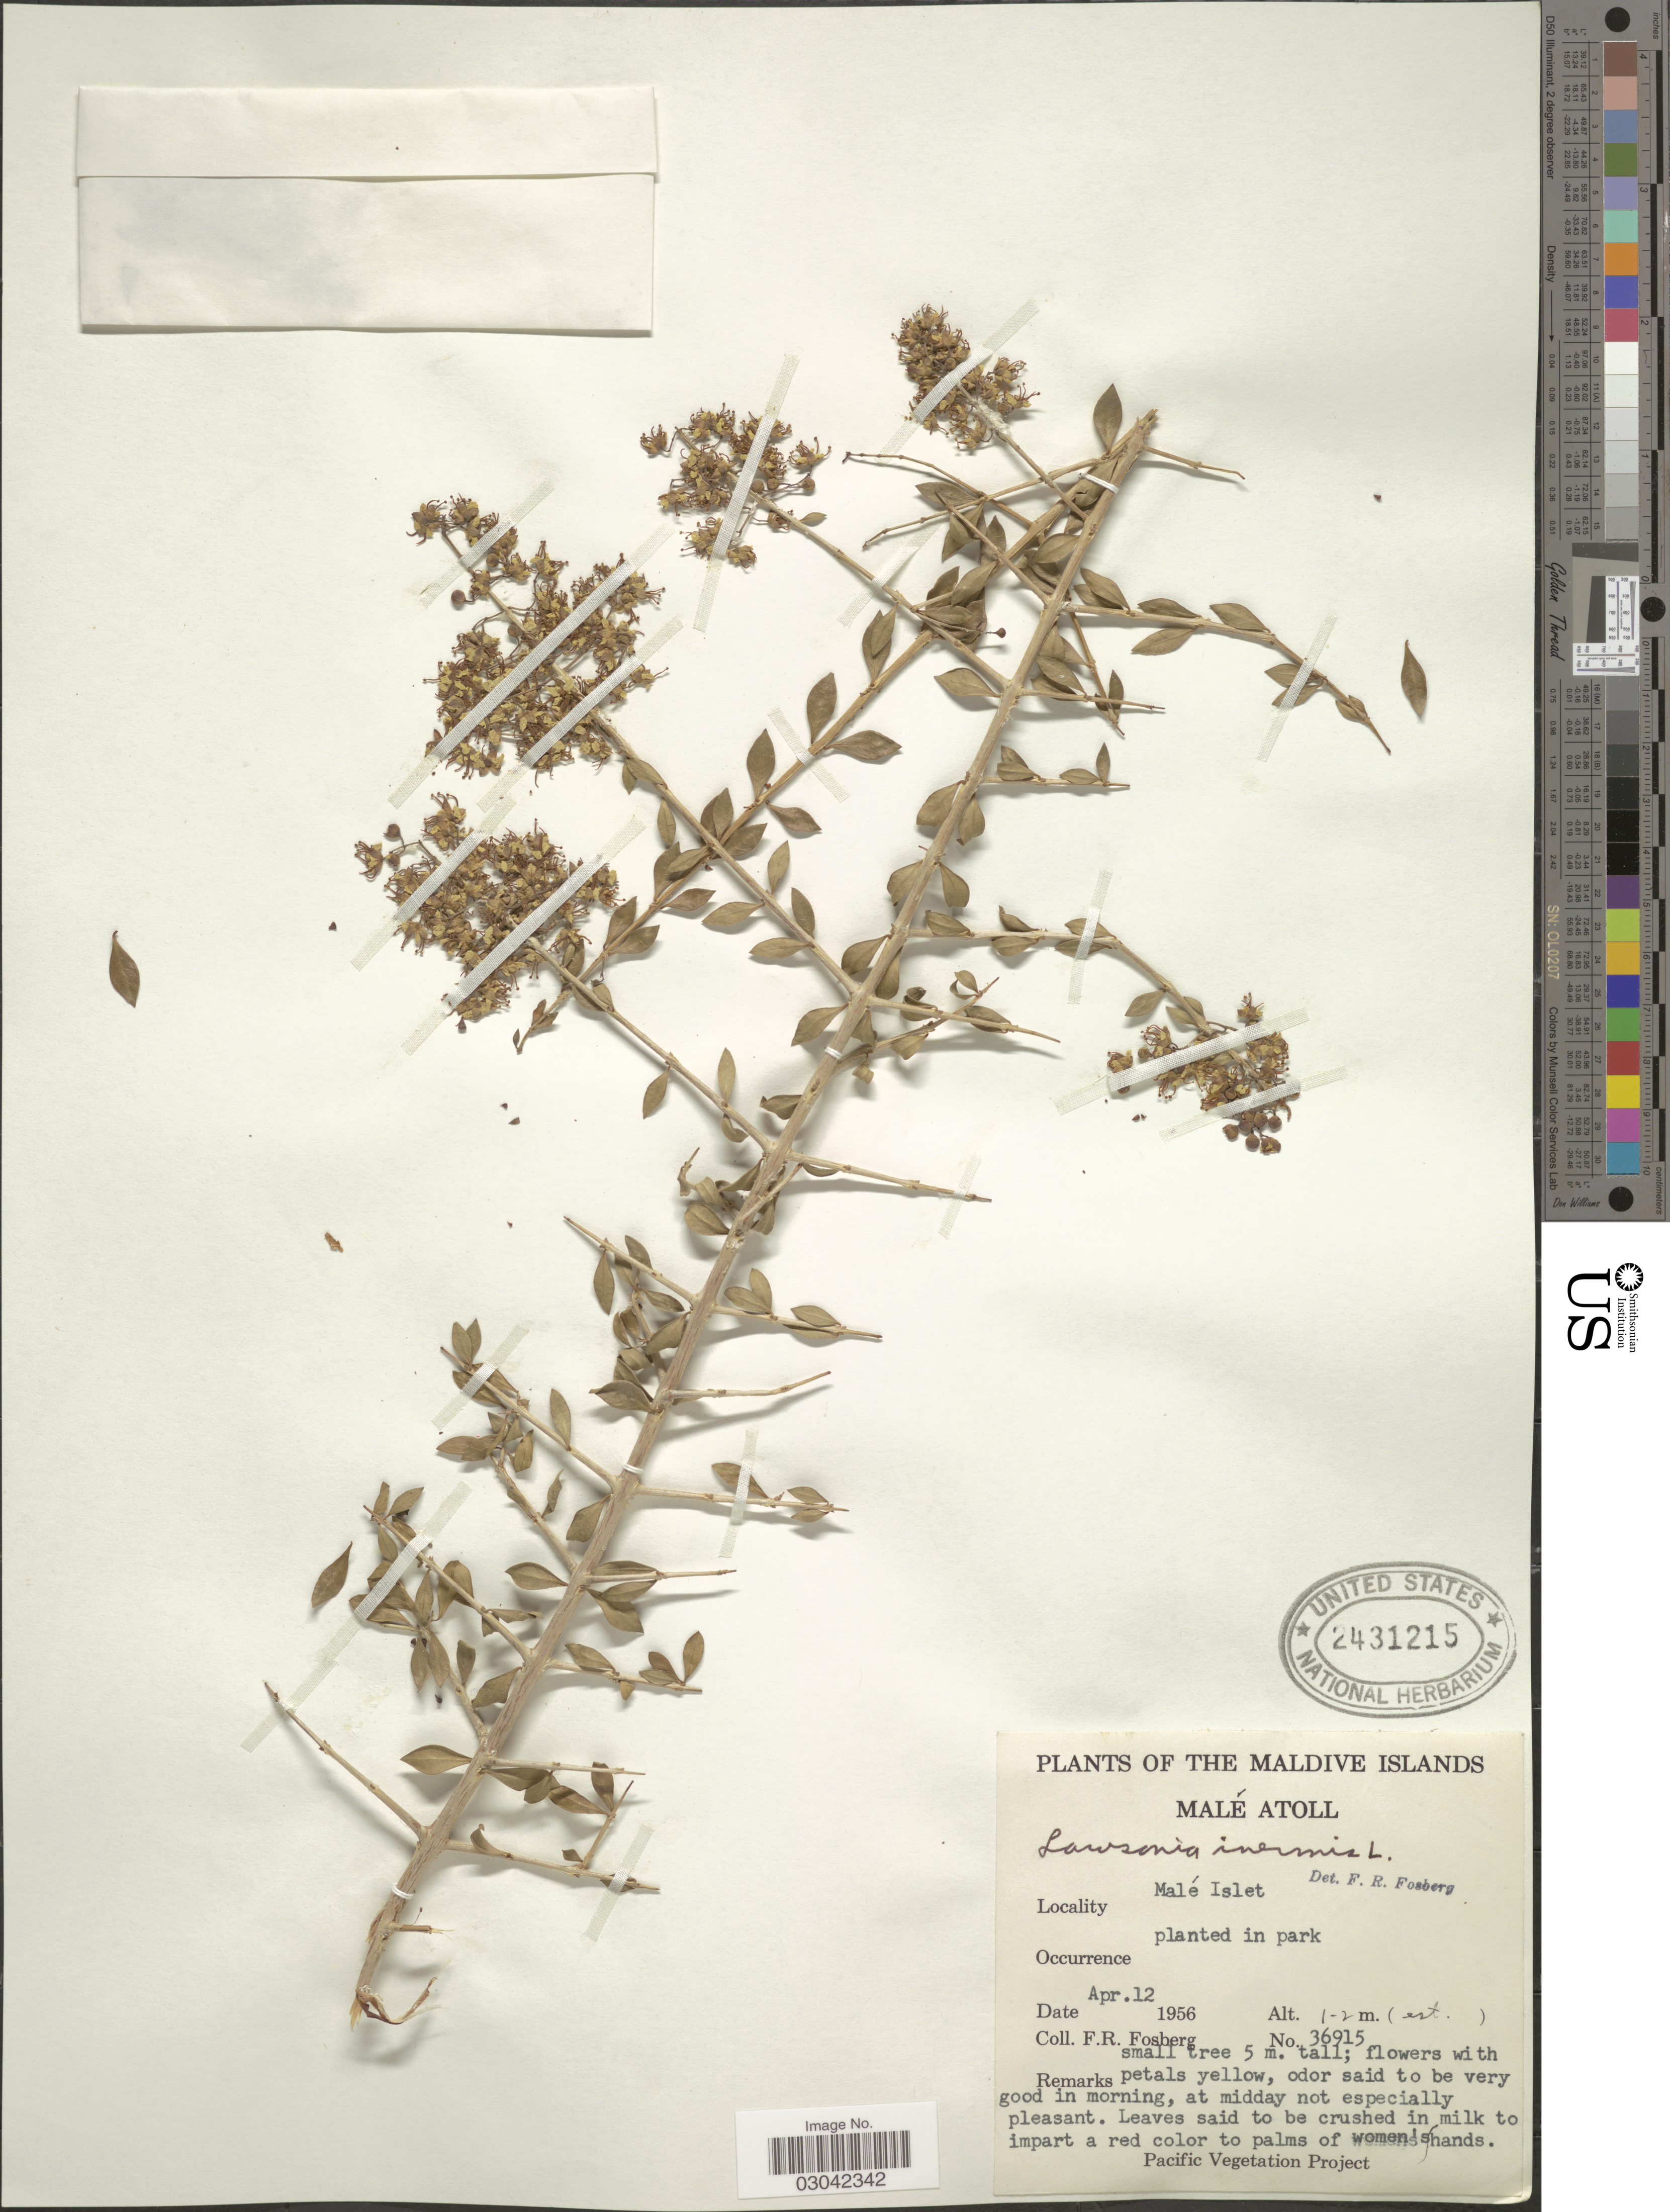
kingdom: Plantae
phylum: Tracheophyta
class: Magnoliopsida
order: Myrtales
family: Lythraceae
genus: Lawsonia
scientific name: Lawsonia inermis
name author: L.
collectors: F. R. Fosberg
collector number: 36915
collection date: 1956-04-12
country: Maldive Islands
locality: Malé Atoll. Malé Islet.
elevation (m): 1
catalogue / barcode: US 2431215